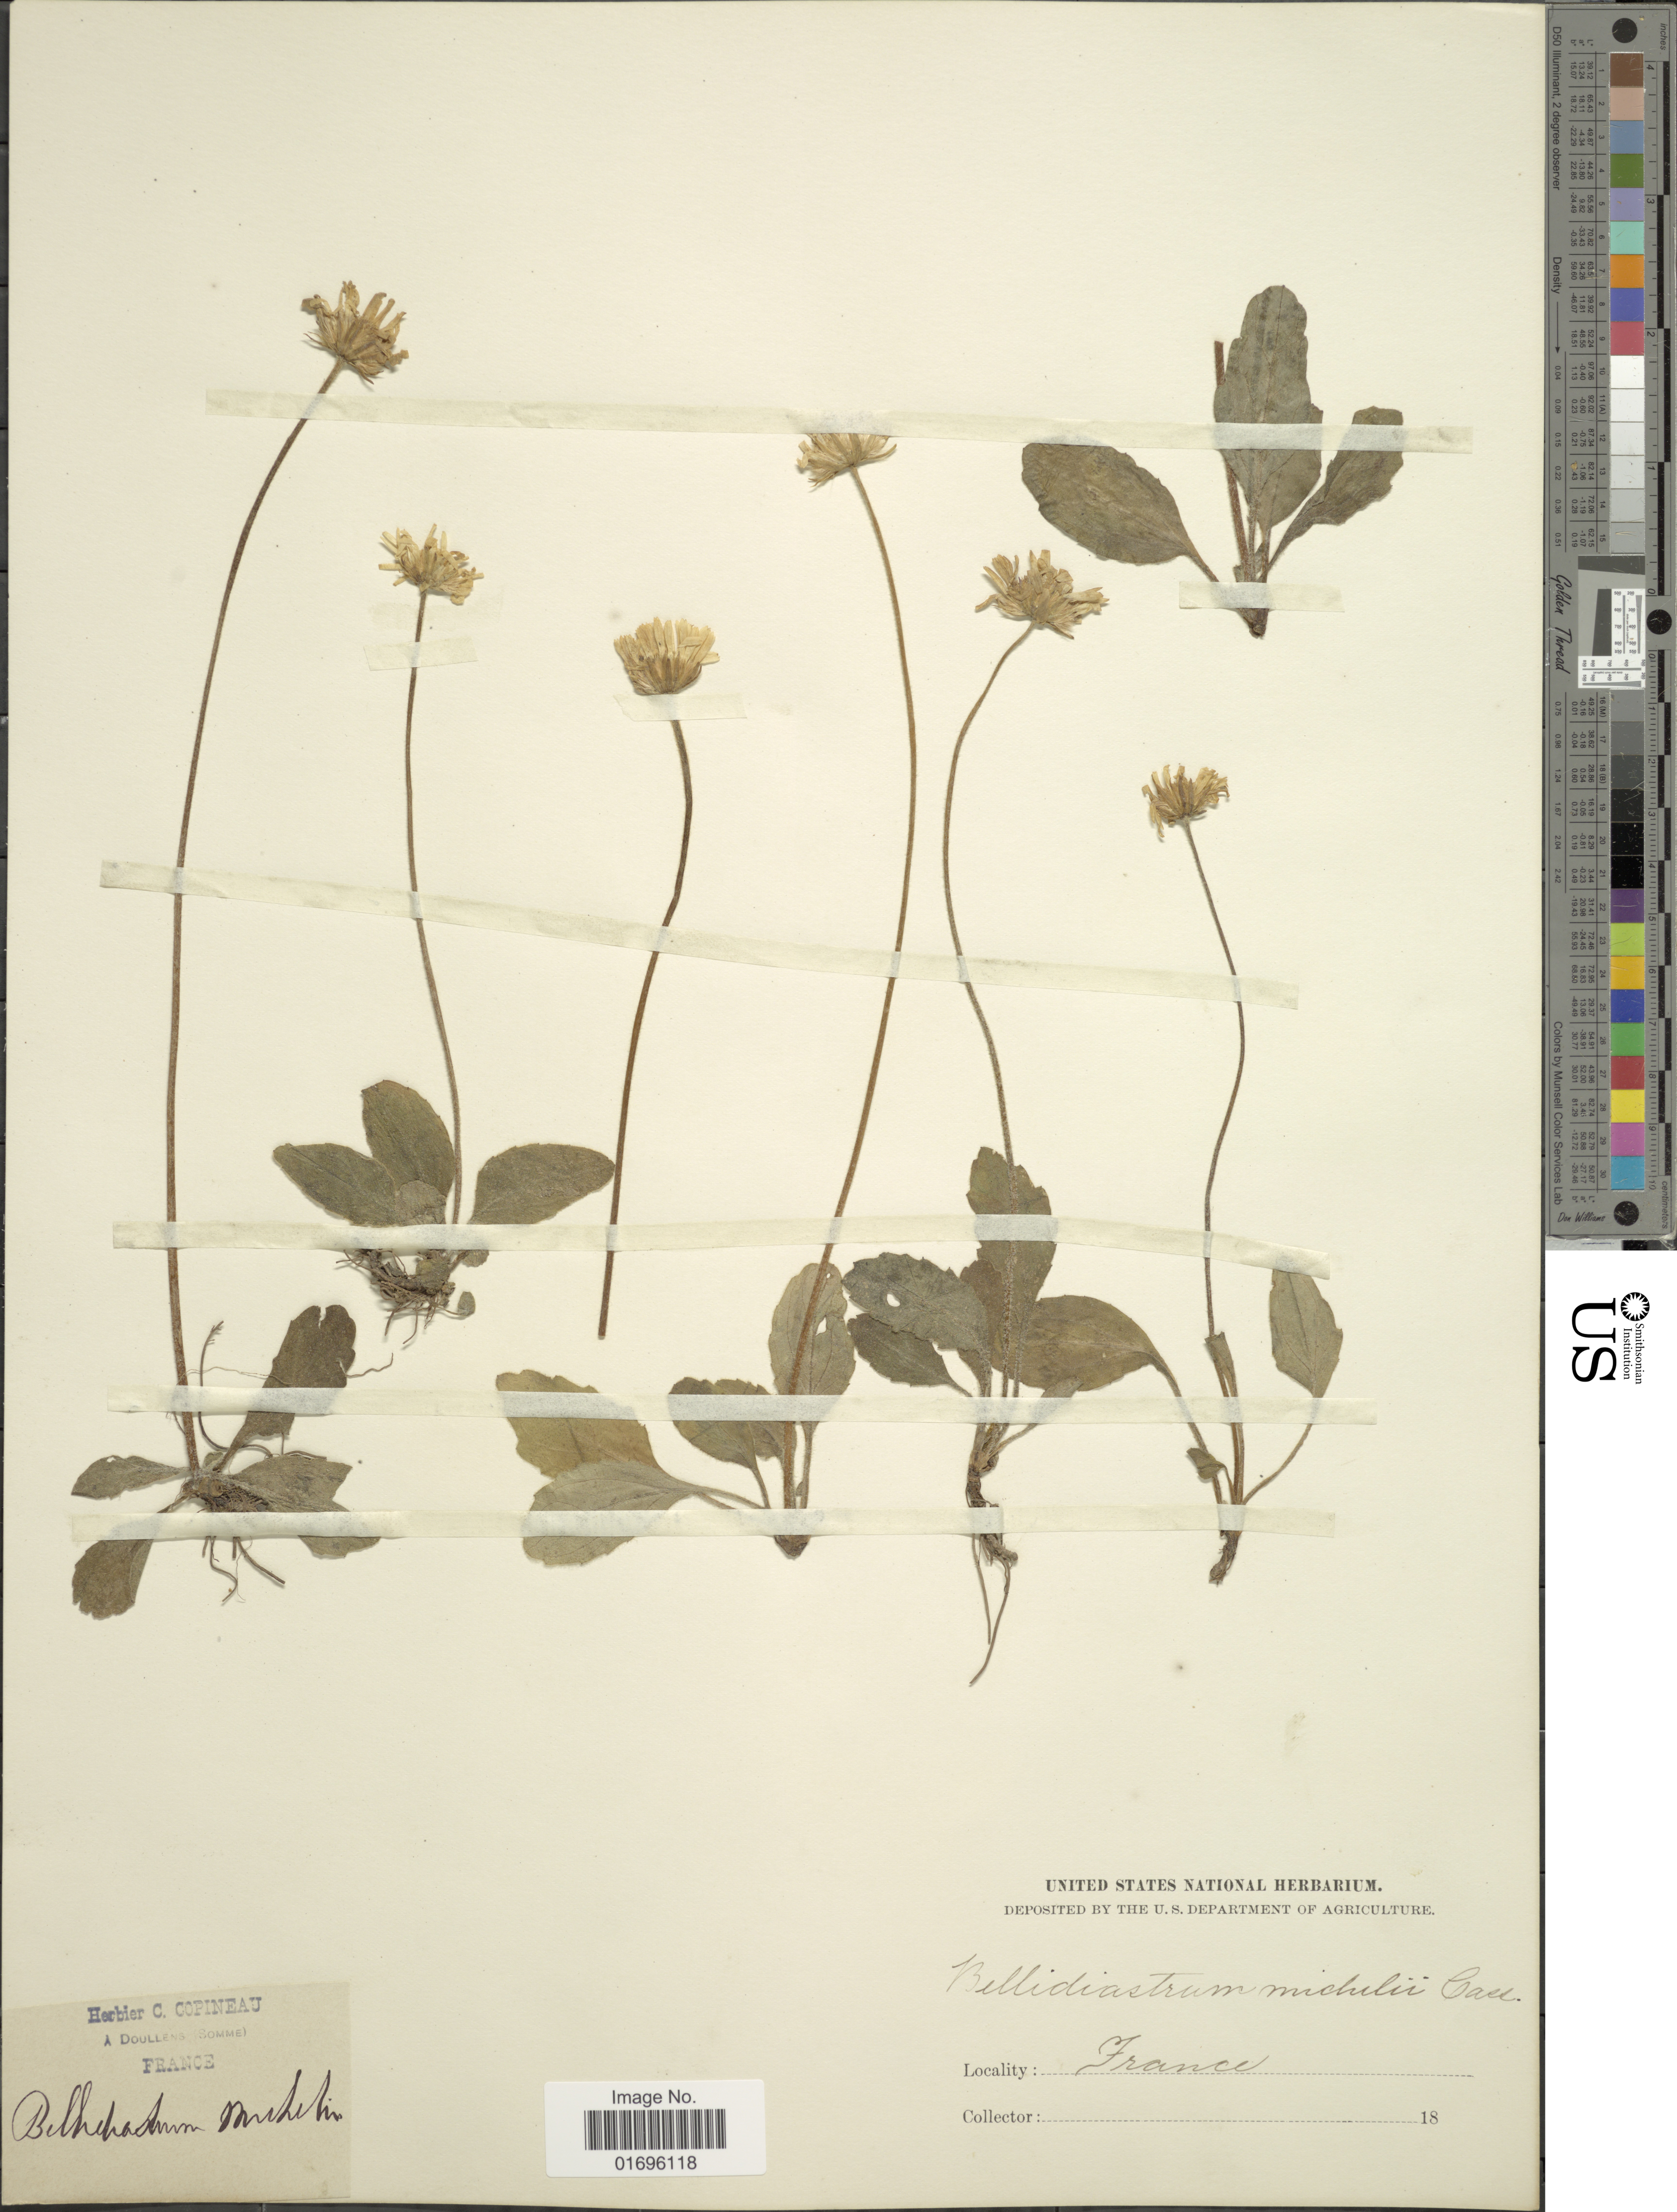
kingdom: Plantae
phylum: Tracheophyta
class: Magnoliopsida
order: Asterales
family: Asteraceae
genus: Aster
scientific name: Aster bellidiastrum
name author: (L.) Scop.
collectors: ex herb. C. Copineau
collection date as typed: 18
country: France